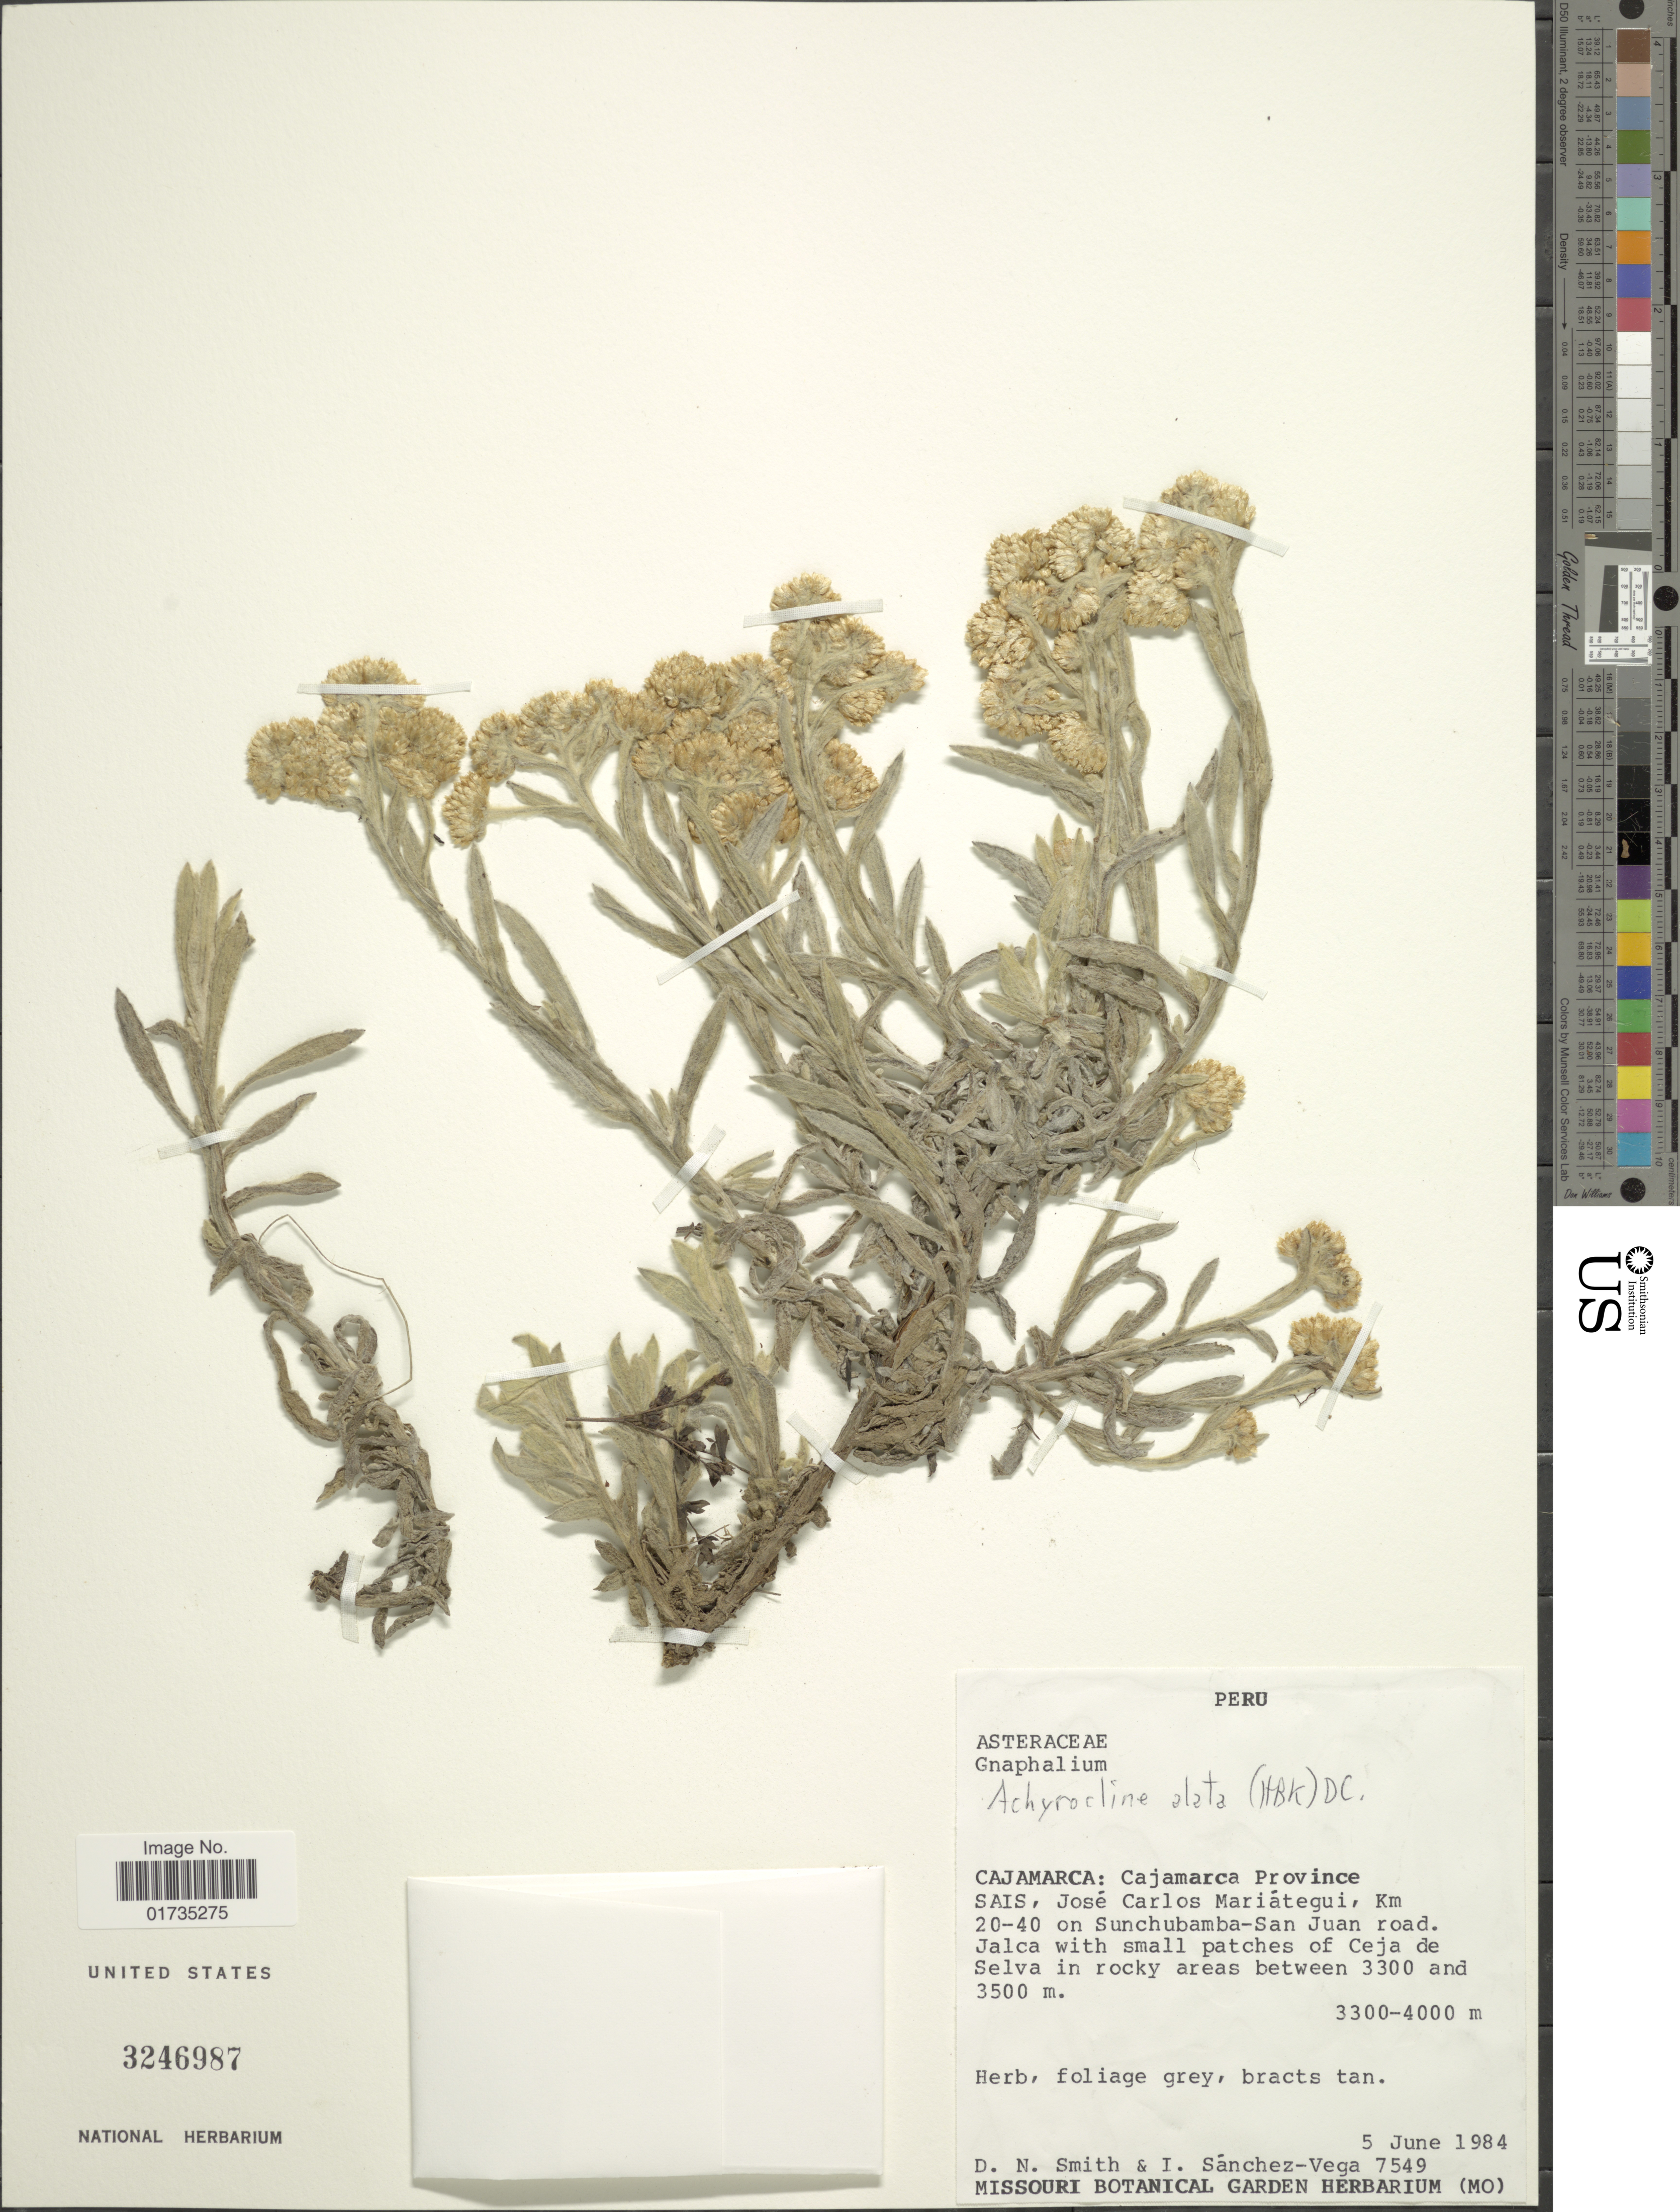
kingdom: Plantae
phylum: Tracheophyta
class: Magnoliopsida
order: Asterales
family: Asteraceae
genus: Achyrocline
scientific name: Achyrocline alata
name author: (Kunth) DC.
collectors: D. Smith & I. Sánchez-Vega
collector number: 7549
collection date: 1984-06-05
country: Peru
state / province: Cajamarca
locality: Peru. Department Cajamarca: Cajamarca Province Sais, Jose Carlos Mariategui, km 20-40 on Sunchubamba-San Juan road. Jalca with small patches of Ceja de Selva in rocky areas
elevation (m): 3300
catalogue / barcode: US 3246987